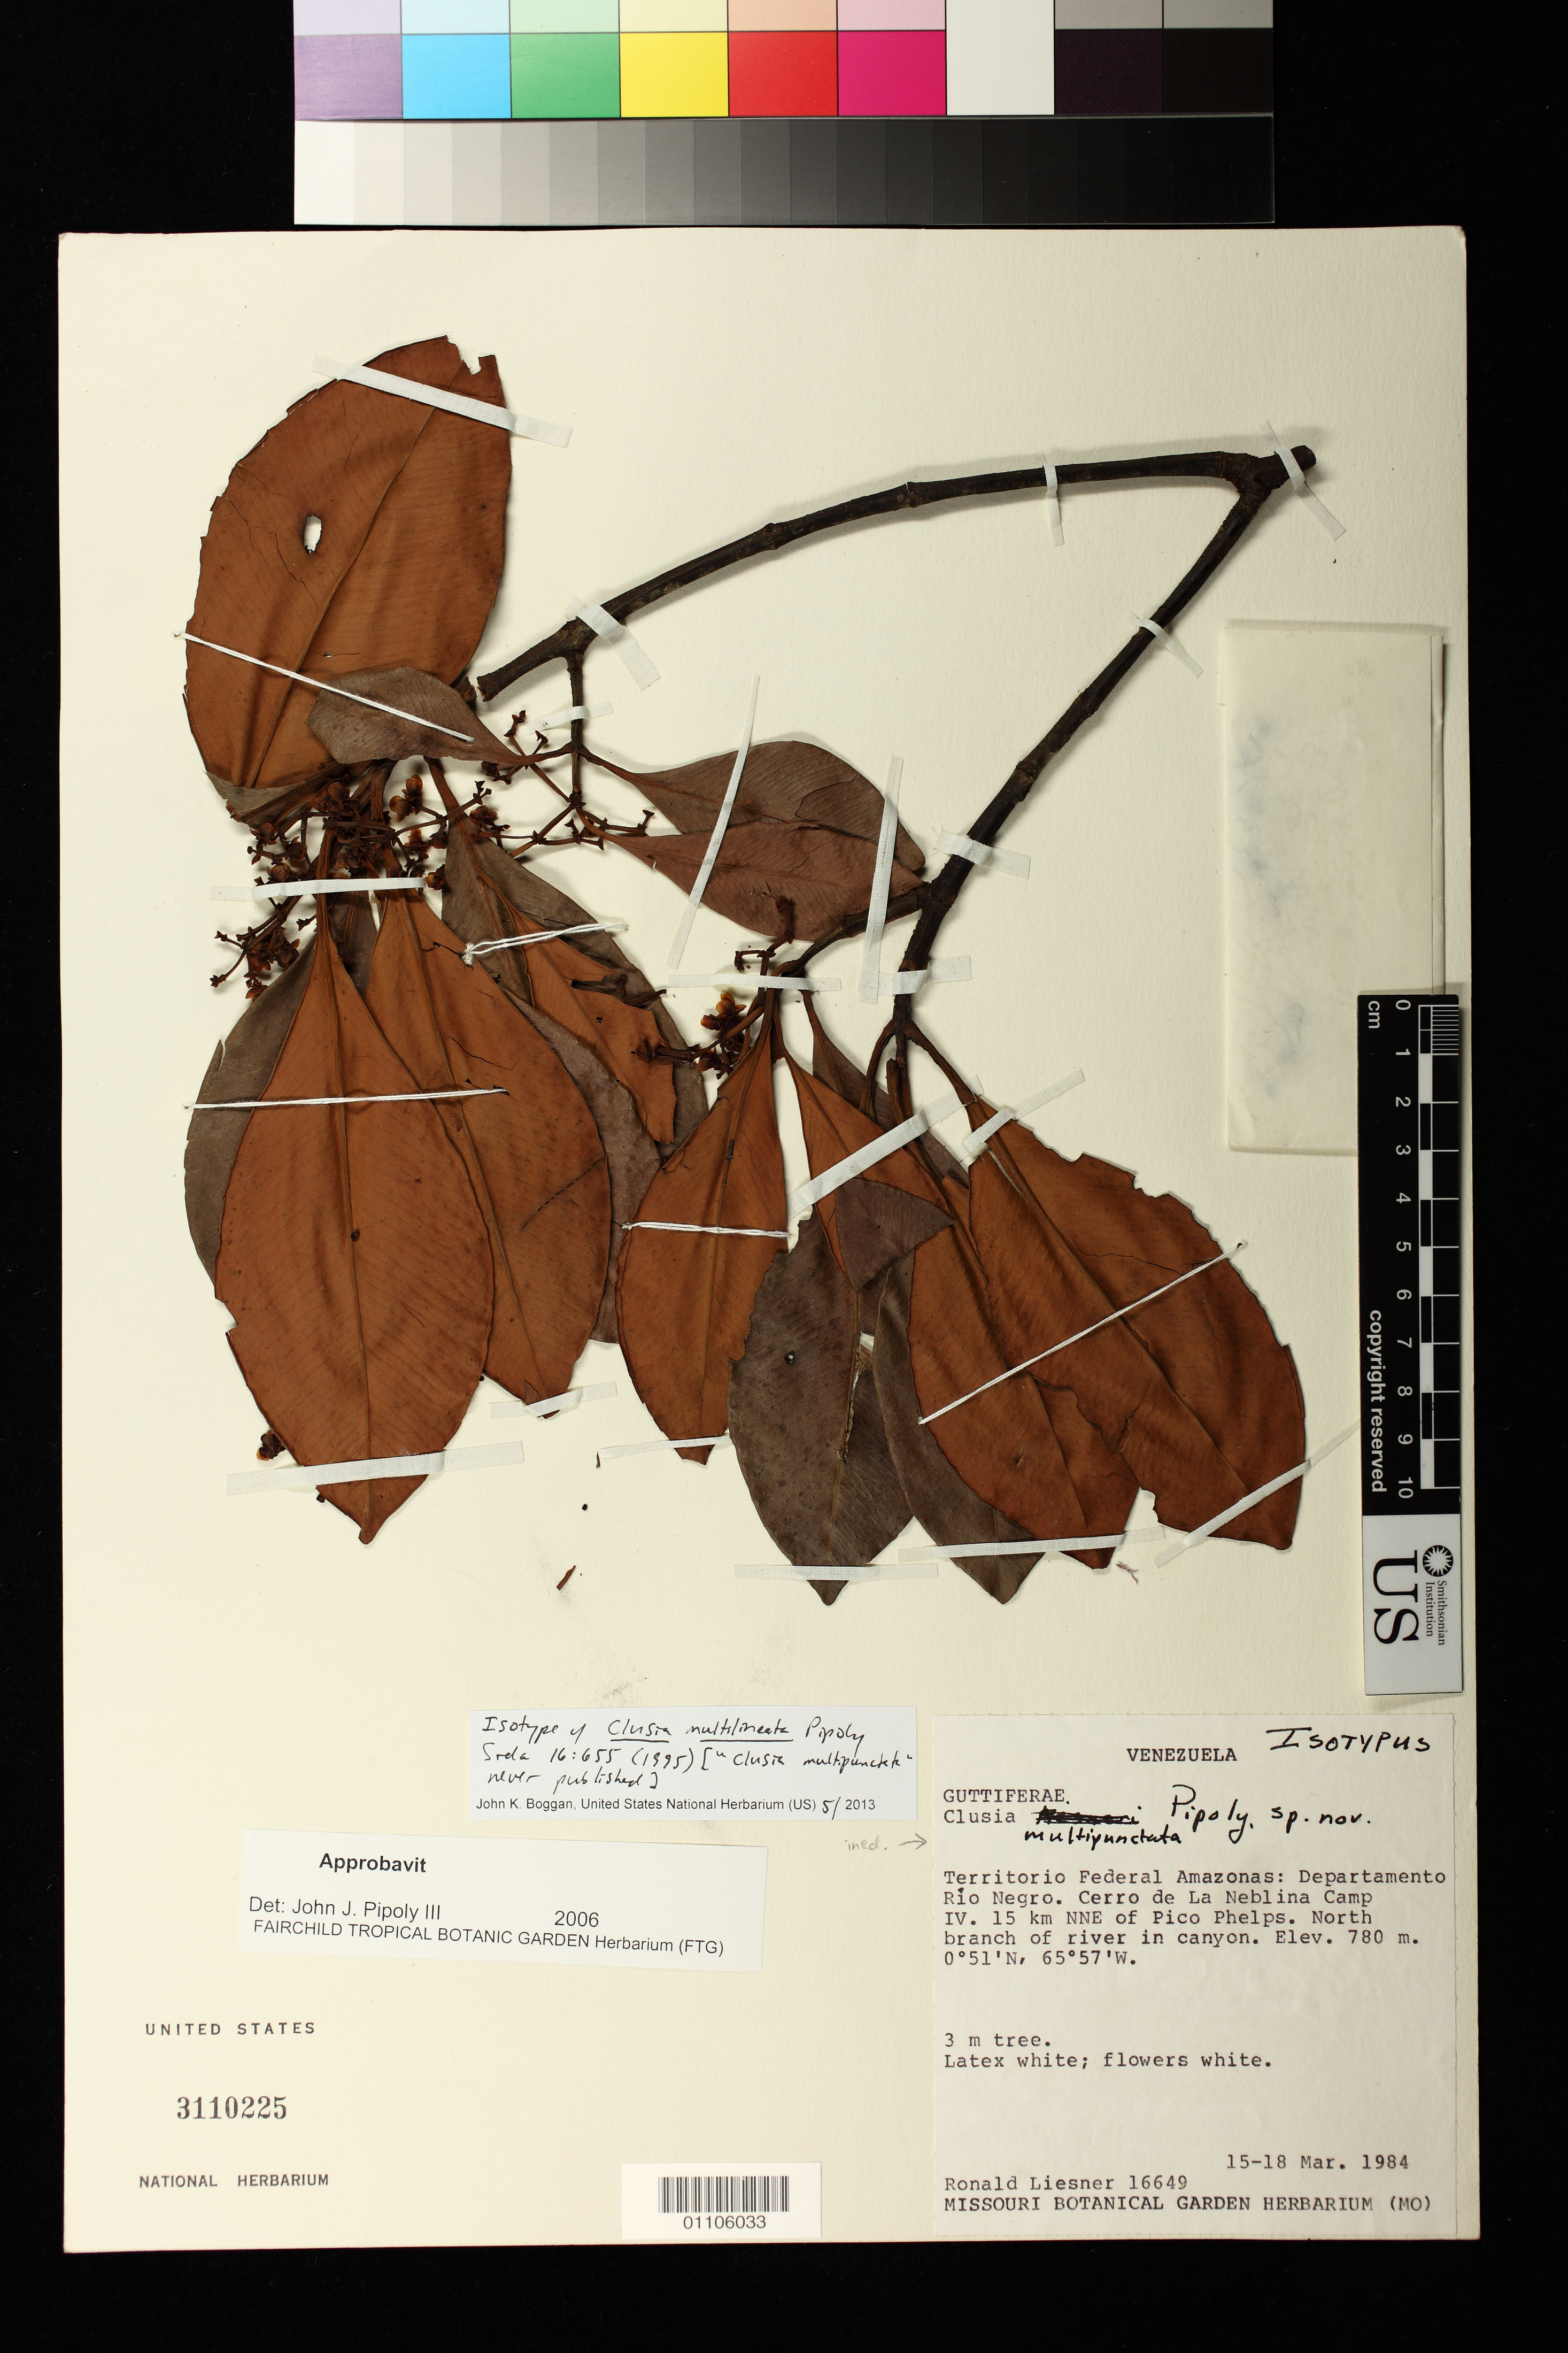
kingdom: Plantae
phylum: Tracheophyta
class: Magnoliopsida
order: Malpighiales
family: Clusiaceae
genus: Clusia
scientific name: Clusia multilineata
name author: Pipoly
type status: Isotype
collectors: R. L. Liesner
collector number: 16649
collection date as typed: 15-18 March 1984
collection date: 1984-03-15/1984-03-18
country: Venezuela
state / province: Amazonas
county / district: Río Negro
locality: Territorio Federal Amazonas: Departamento Río Negro. Cerro de la Neblina Camp IV. 15 km NNE of Pico Phelps. North branch of river in canyon.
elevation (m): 780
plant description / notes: Annotated as "Clusia multipunctata Pipoly, sp. nov." but name published as "multilineata".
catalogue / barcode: US 3110225